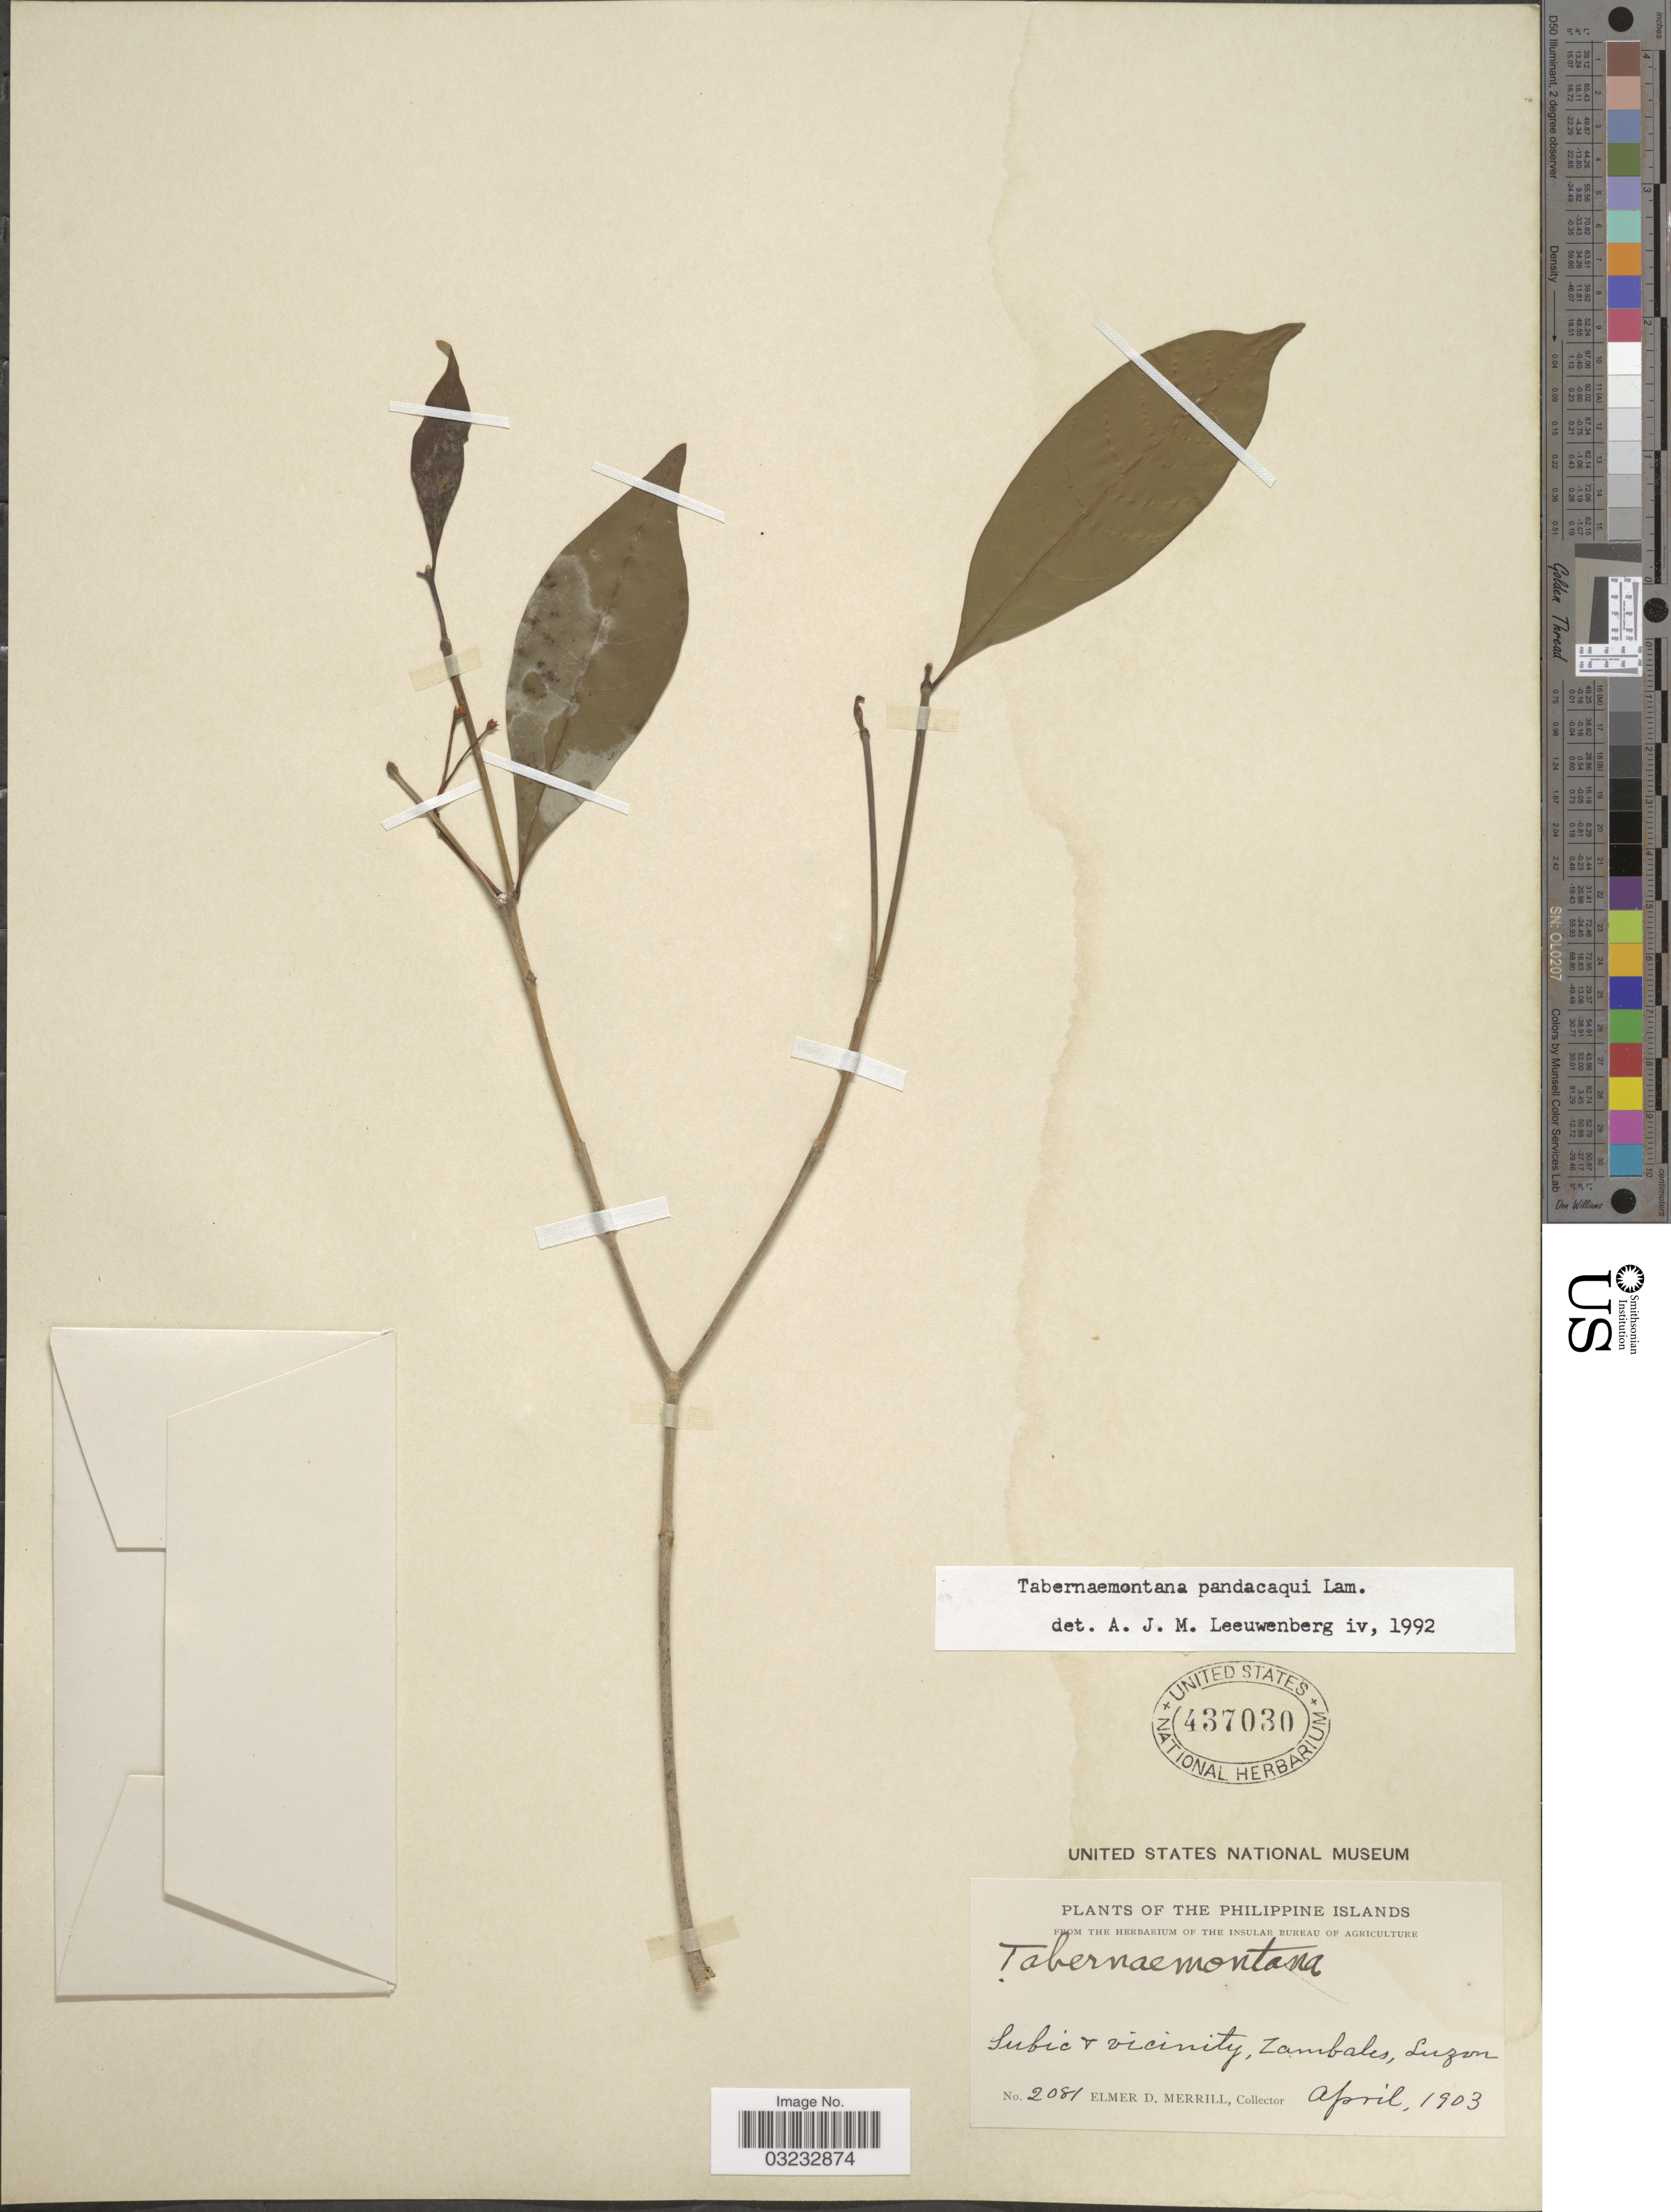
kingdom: Plantae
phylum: Tracheophyta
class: Magnoliopsida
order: Gentianales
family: Apocynaceae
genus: Tabernaemontana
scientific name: Tabernaemontana pandacaqui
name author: Poir.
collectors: E. D. Merrill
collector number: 2081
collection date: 1903-04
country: Philippines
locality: Subic & vicinity, Zambales, Luzon.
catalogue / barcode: US 437030